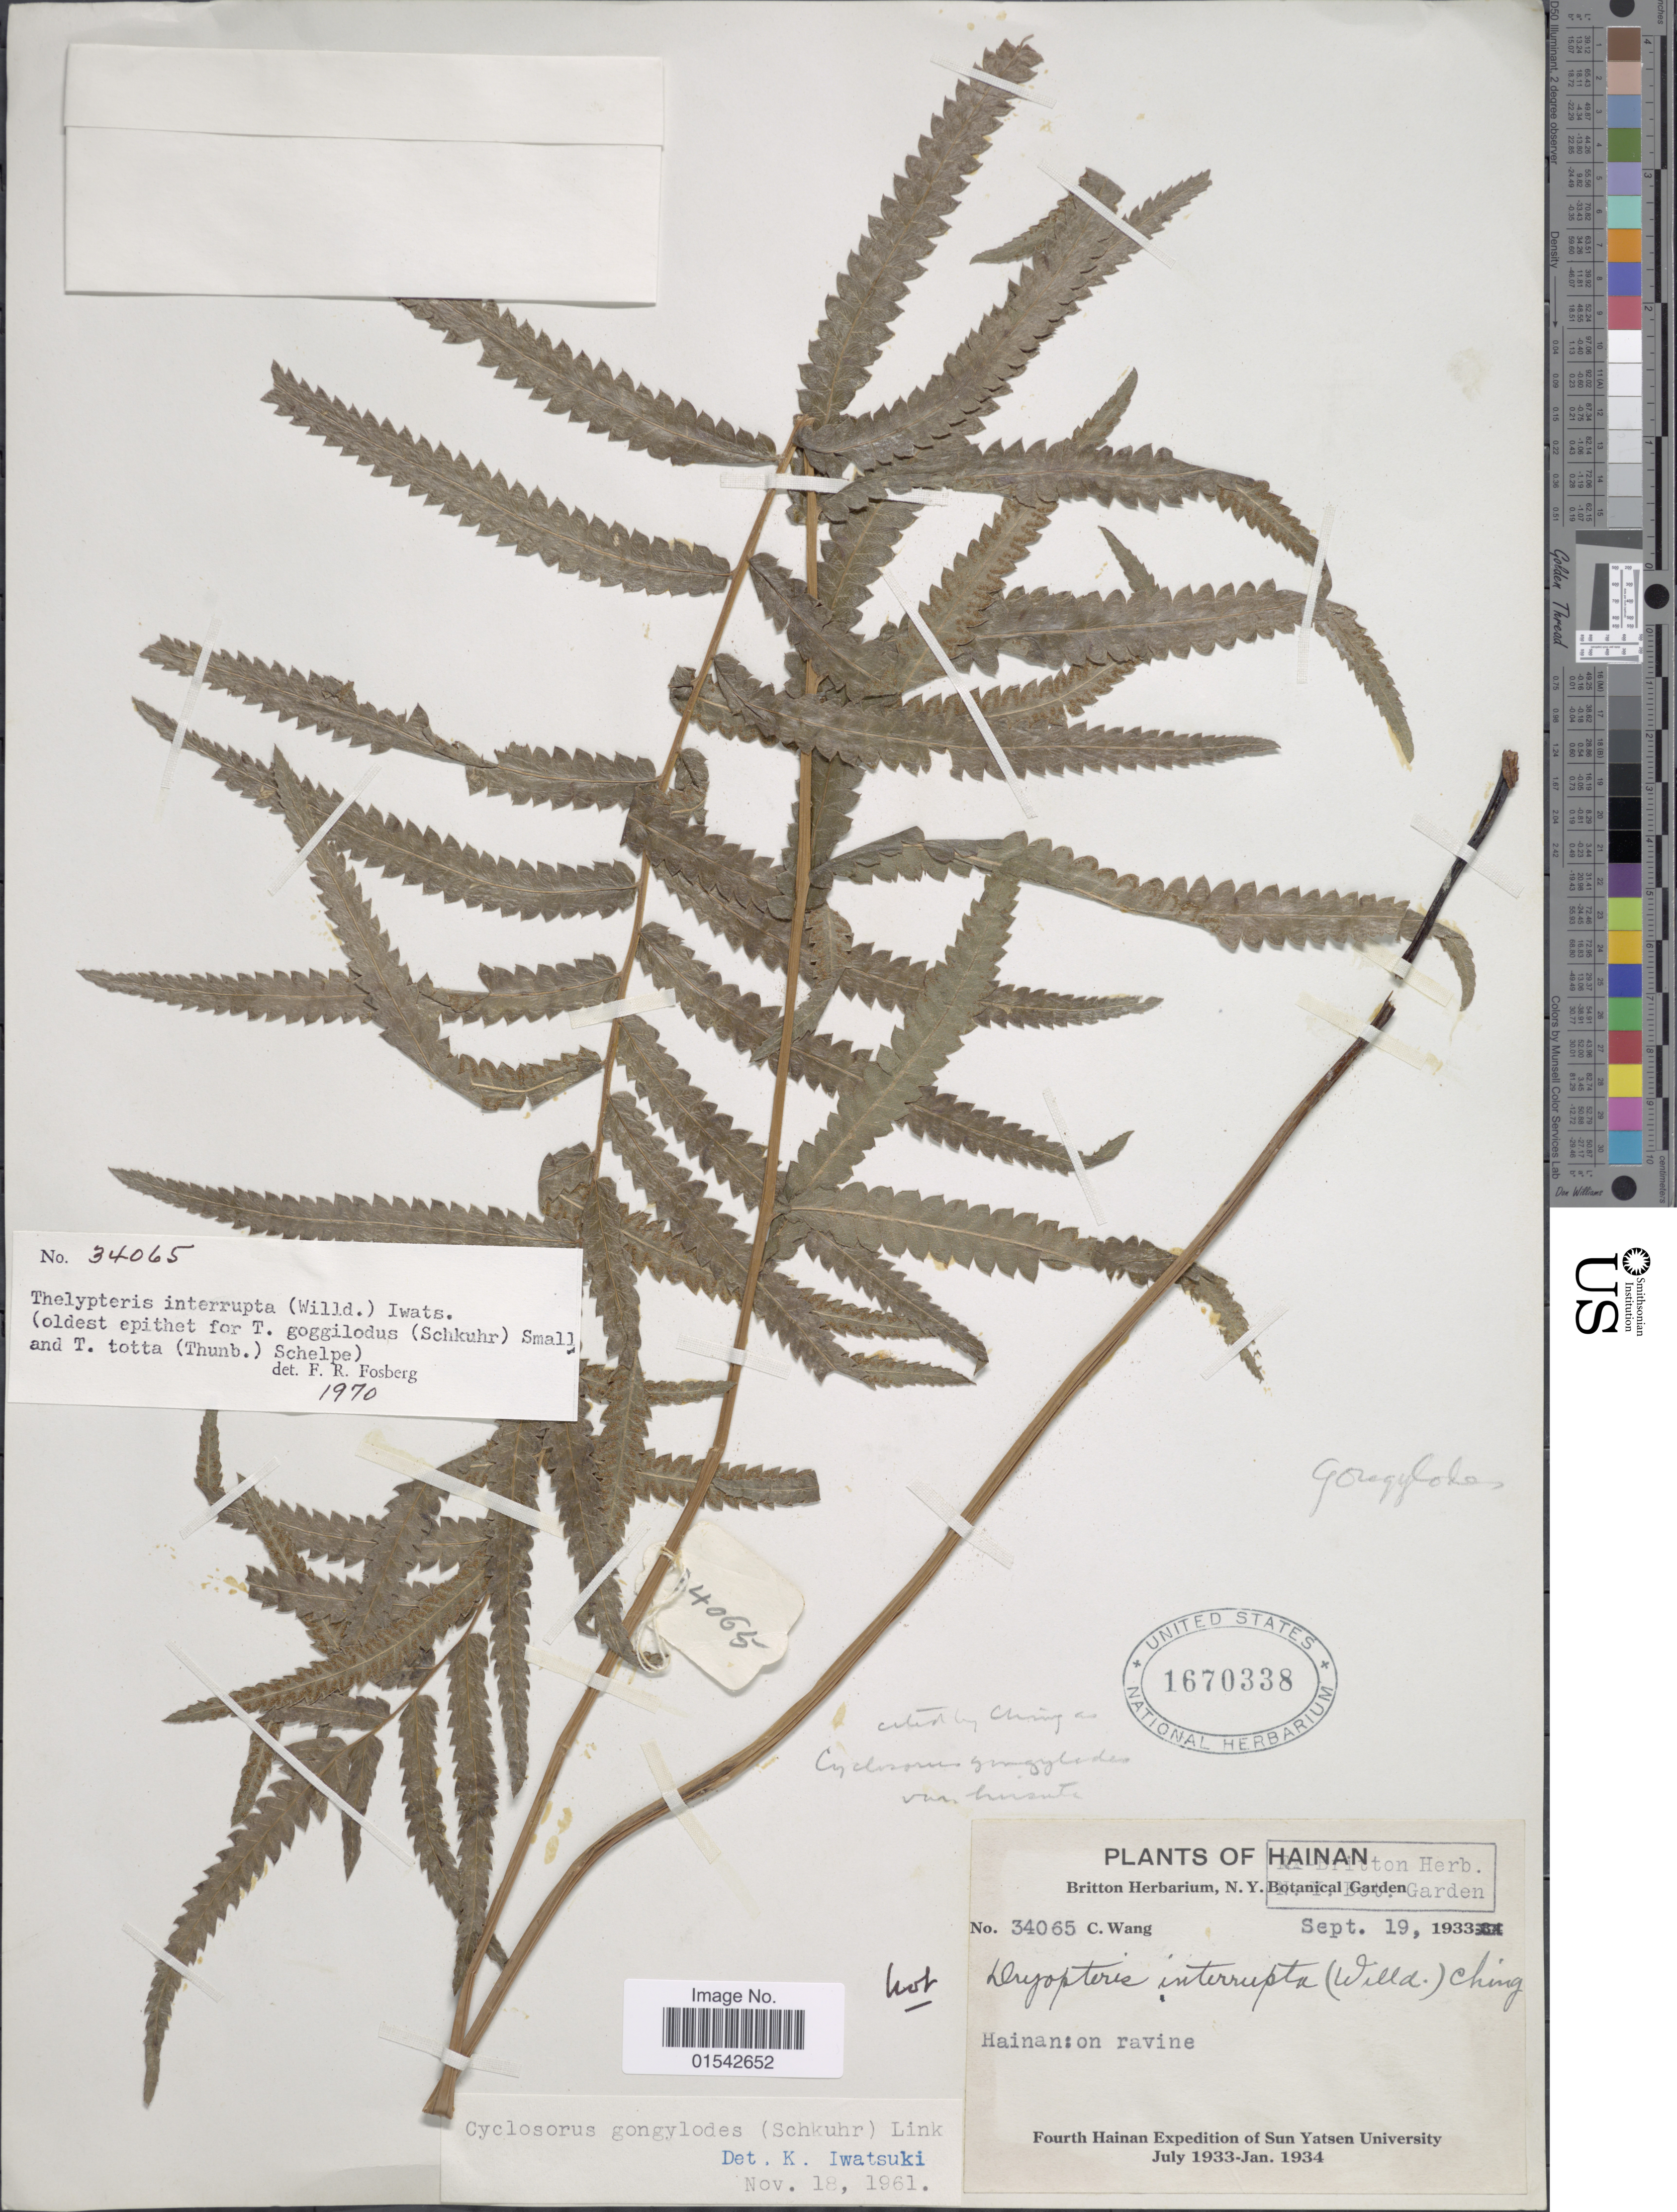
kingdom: Plantae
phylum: Tracheophyta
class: Polypodiopsida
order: Polypodiales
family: Thelypteridaceae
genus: Cyclosorus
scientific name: Cyclosorus interruptus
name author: (Willd.) H. Itô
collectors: C. Wang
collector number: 34065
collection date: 1933-09-19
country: China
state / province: Hainan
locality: On ravine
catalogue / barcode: US 1670338